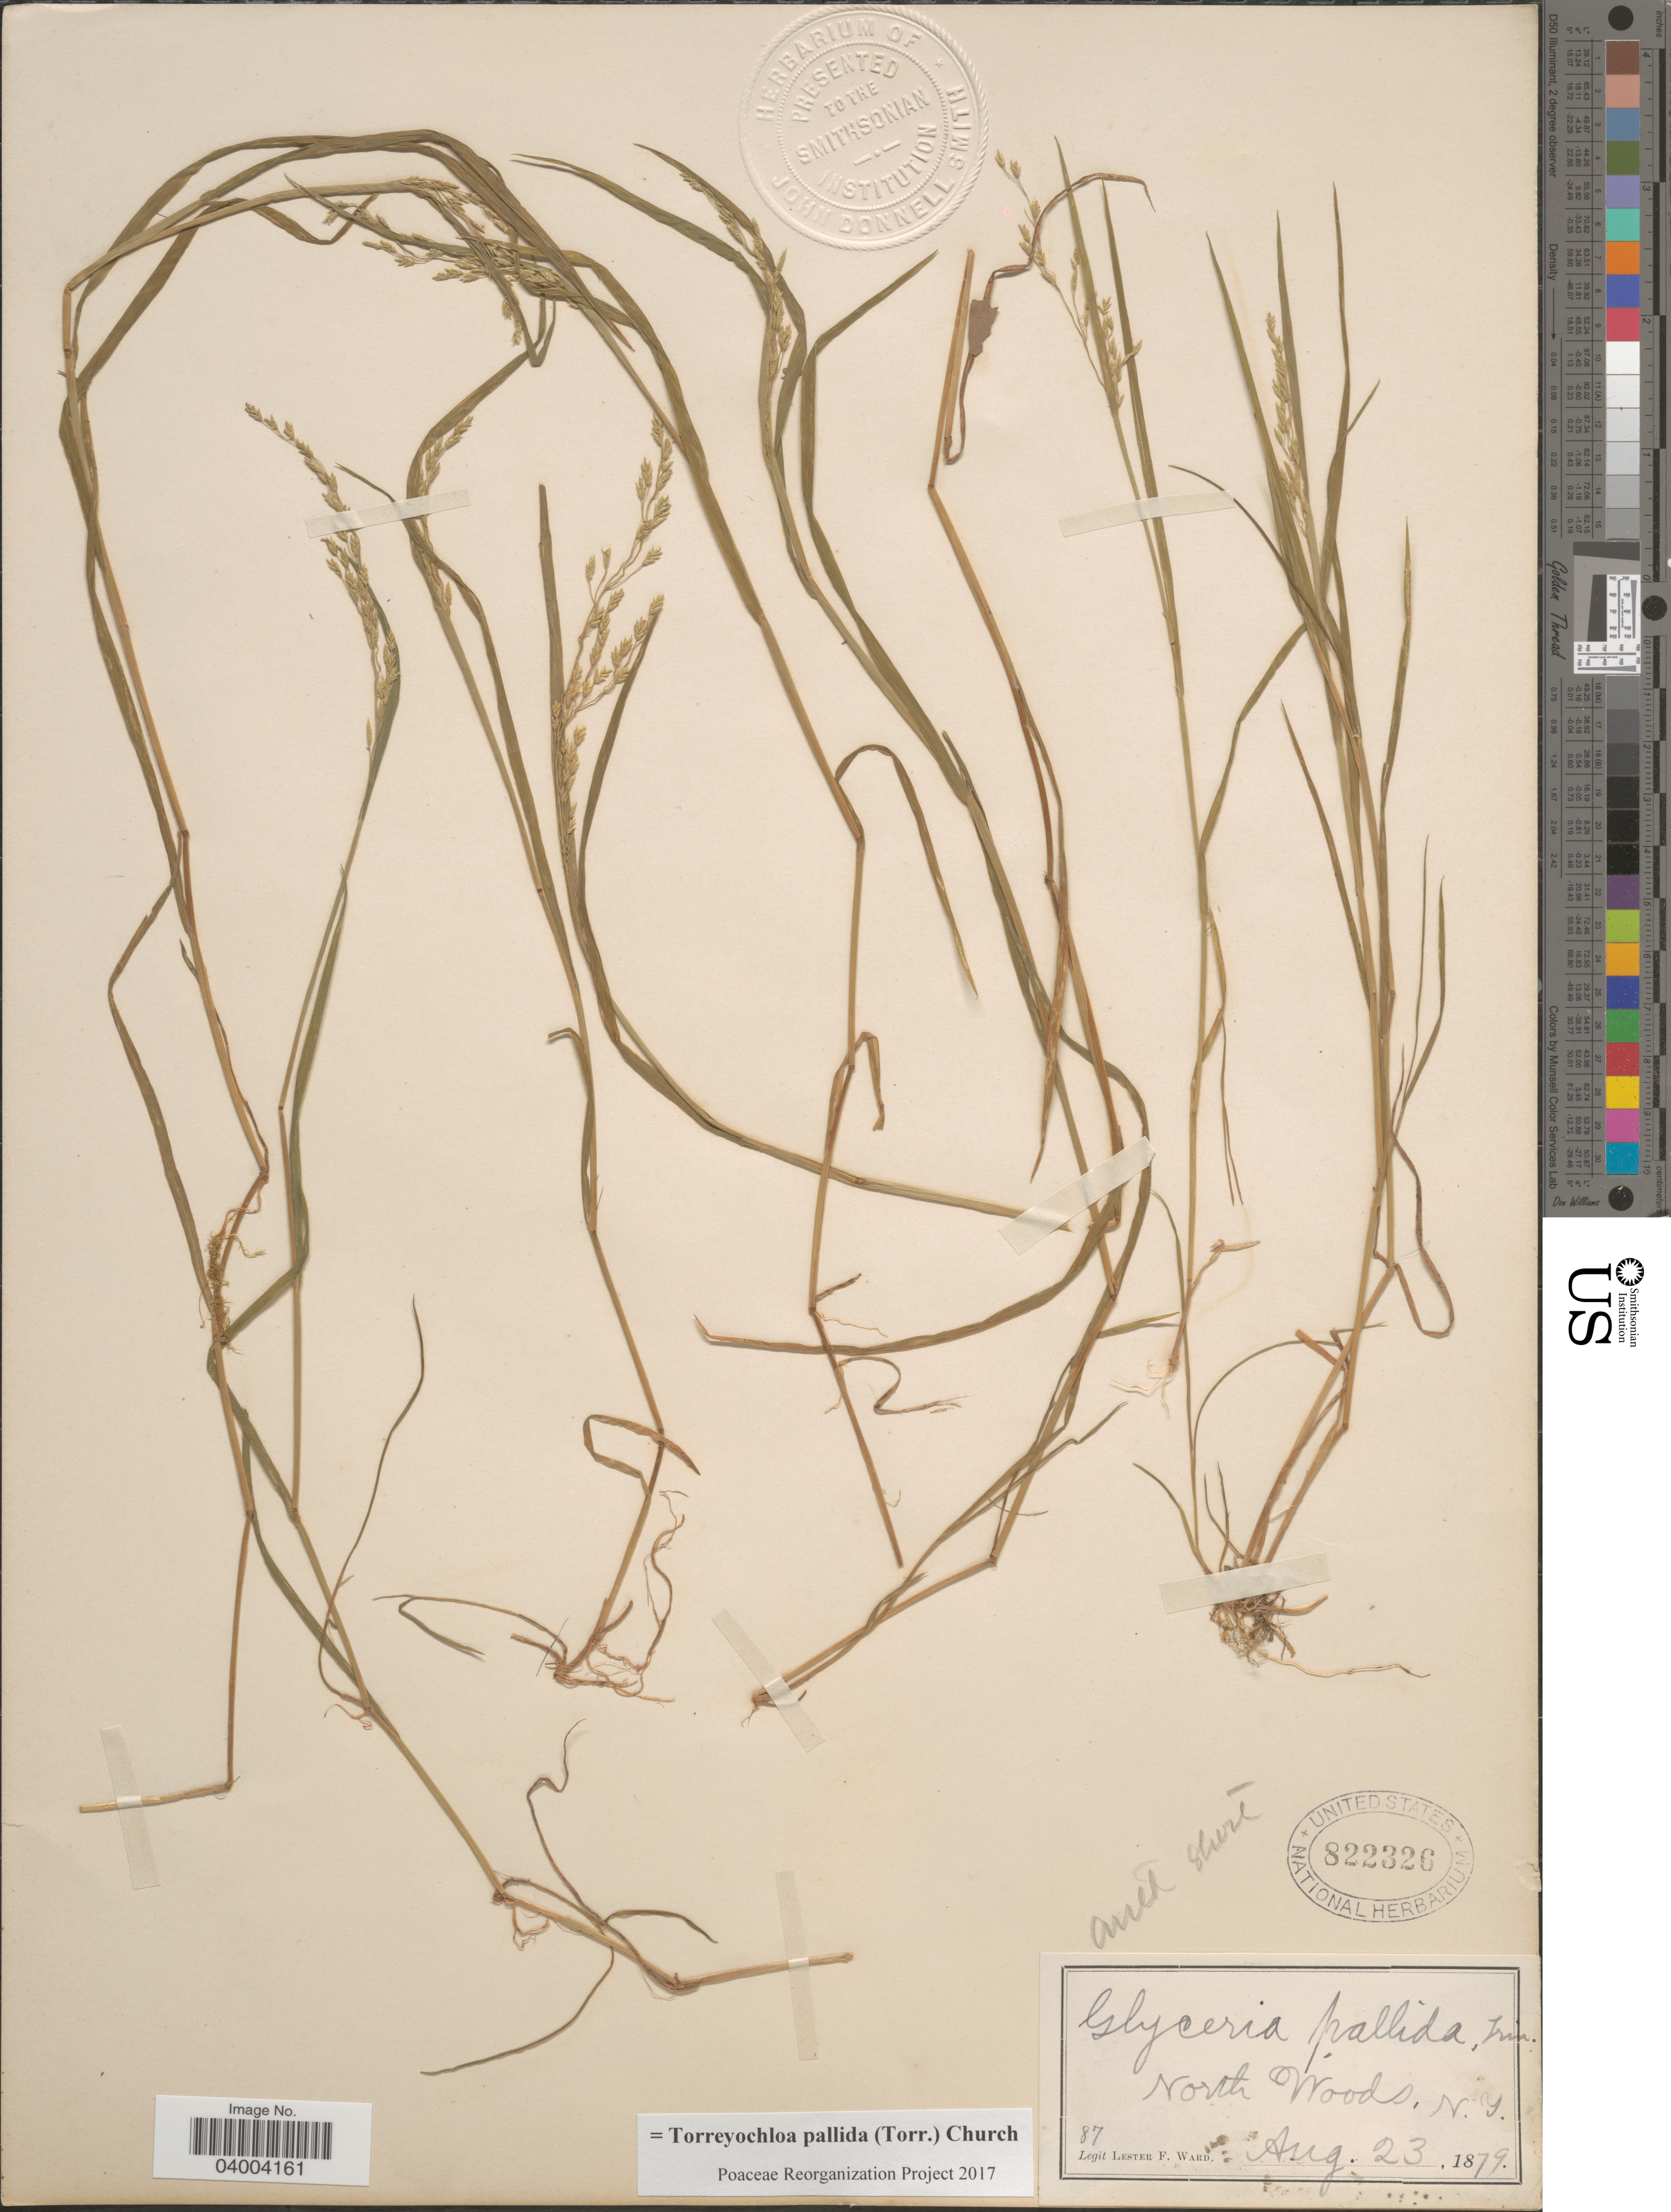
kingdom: Plantae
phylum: Tracheophyta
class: Liliopsida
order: Poales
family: Poaceae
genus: Torreyochloa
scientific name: Torreyochloa pallida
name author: (Torr.) G.L. Church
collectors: L. F. Ward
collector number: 87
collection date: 1879-08-23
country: United States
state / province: New York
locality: North Woods.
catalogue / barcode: US 822326